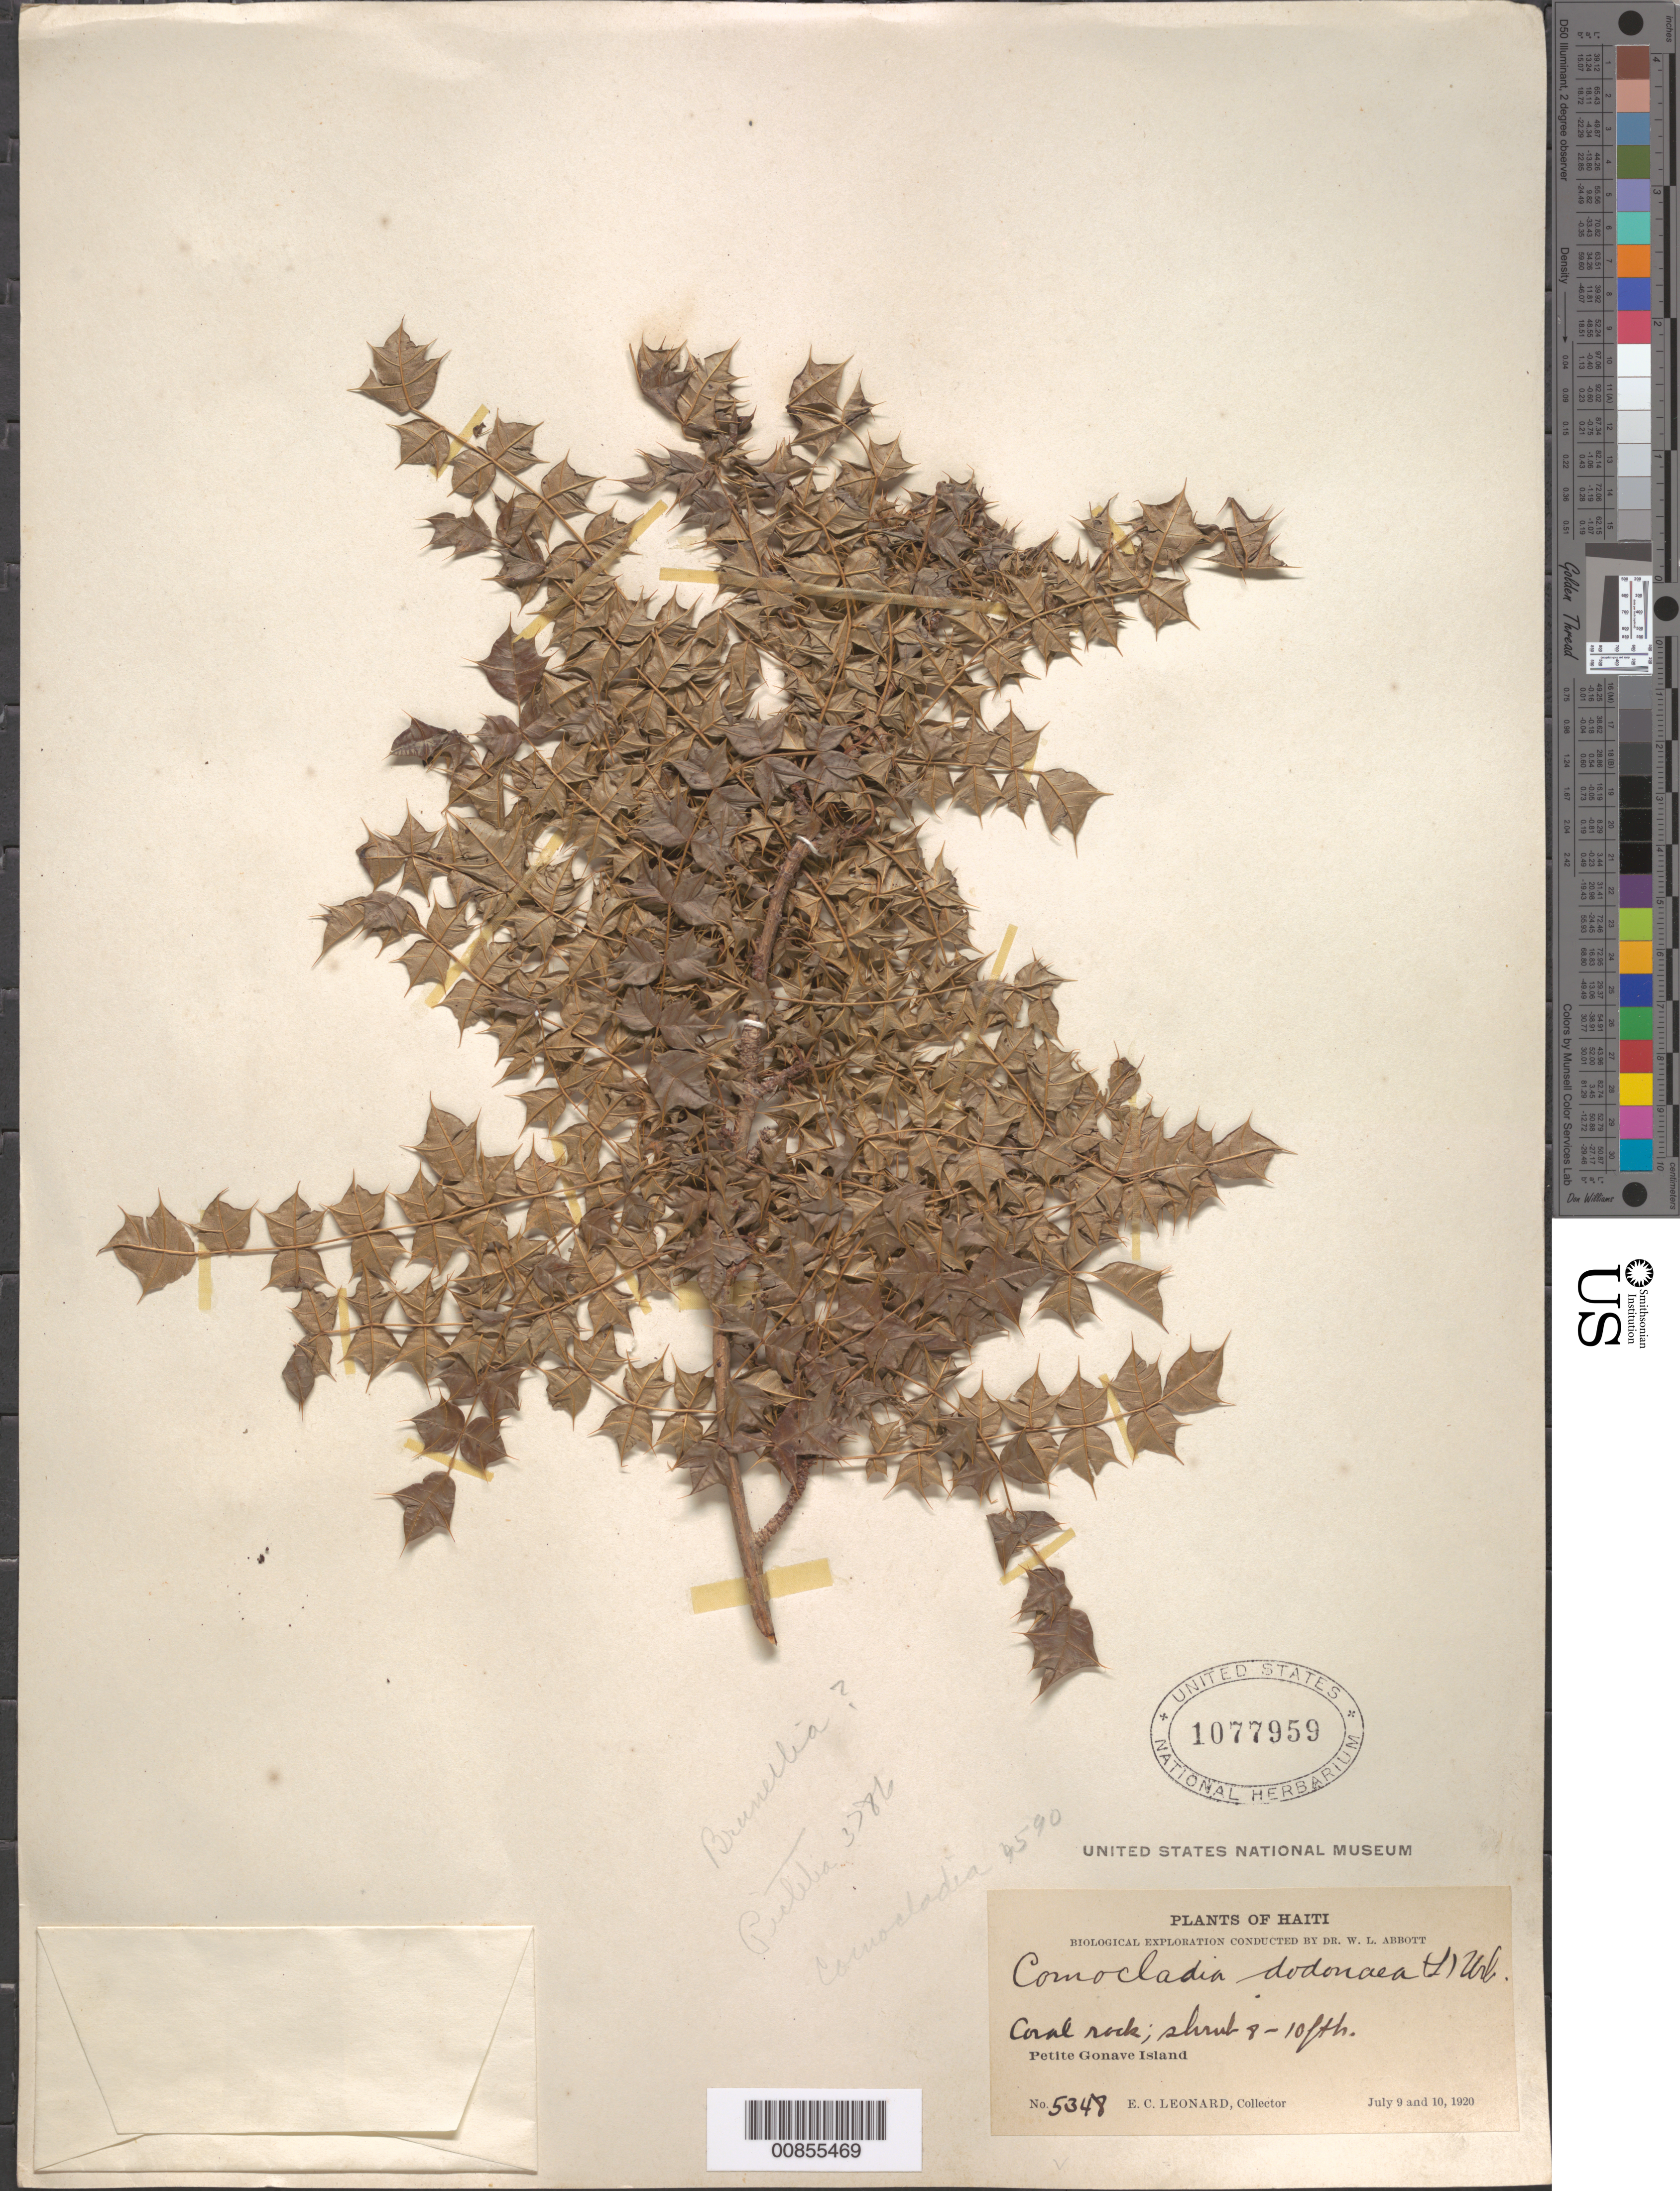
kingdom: Plantae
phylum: Tracheophyta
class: Magnoliopsida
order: Sapindales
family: Anacardiaceae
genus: Comocladia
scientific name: Comocladia dentata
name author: Jacq.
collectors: E. C. Leonard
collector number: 5348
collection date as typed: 09 Jul 1920 to 10 Jul 1920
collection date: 1920-07-09/1920-07-10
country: Haiti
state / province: Ouest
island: Petite Gonave Island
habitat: Coral rock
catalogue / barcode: US 1077959